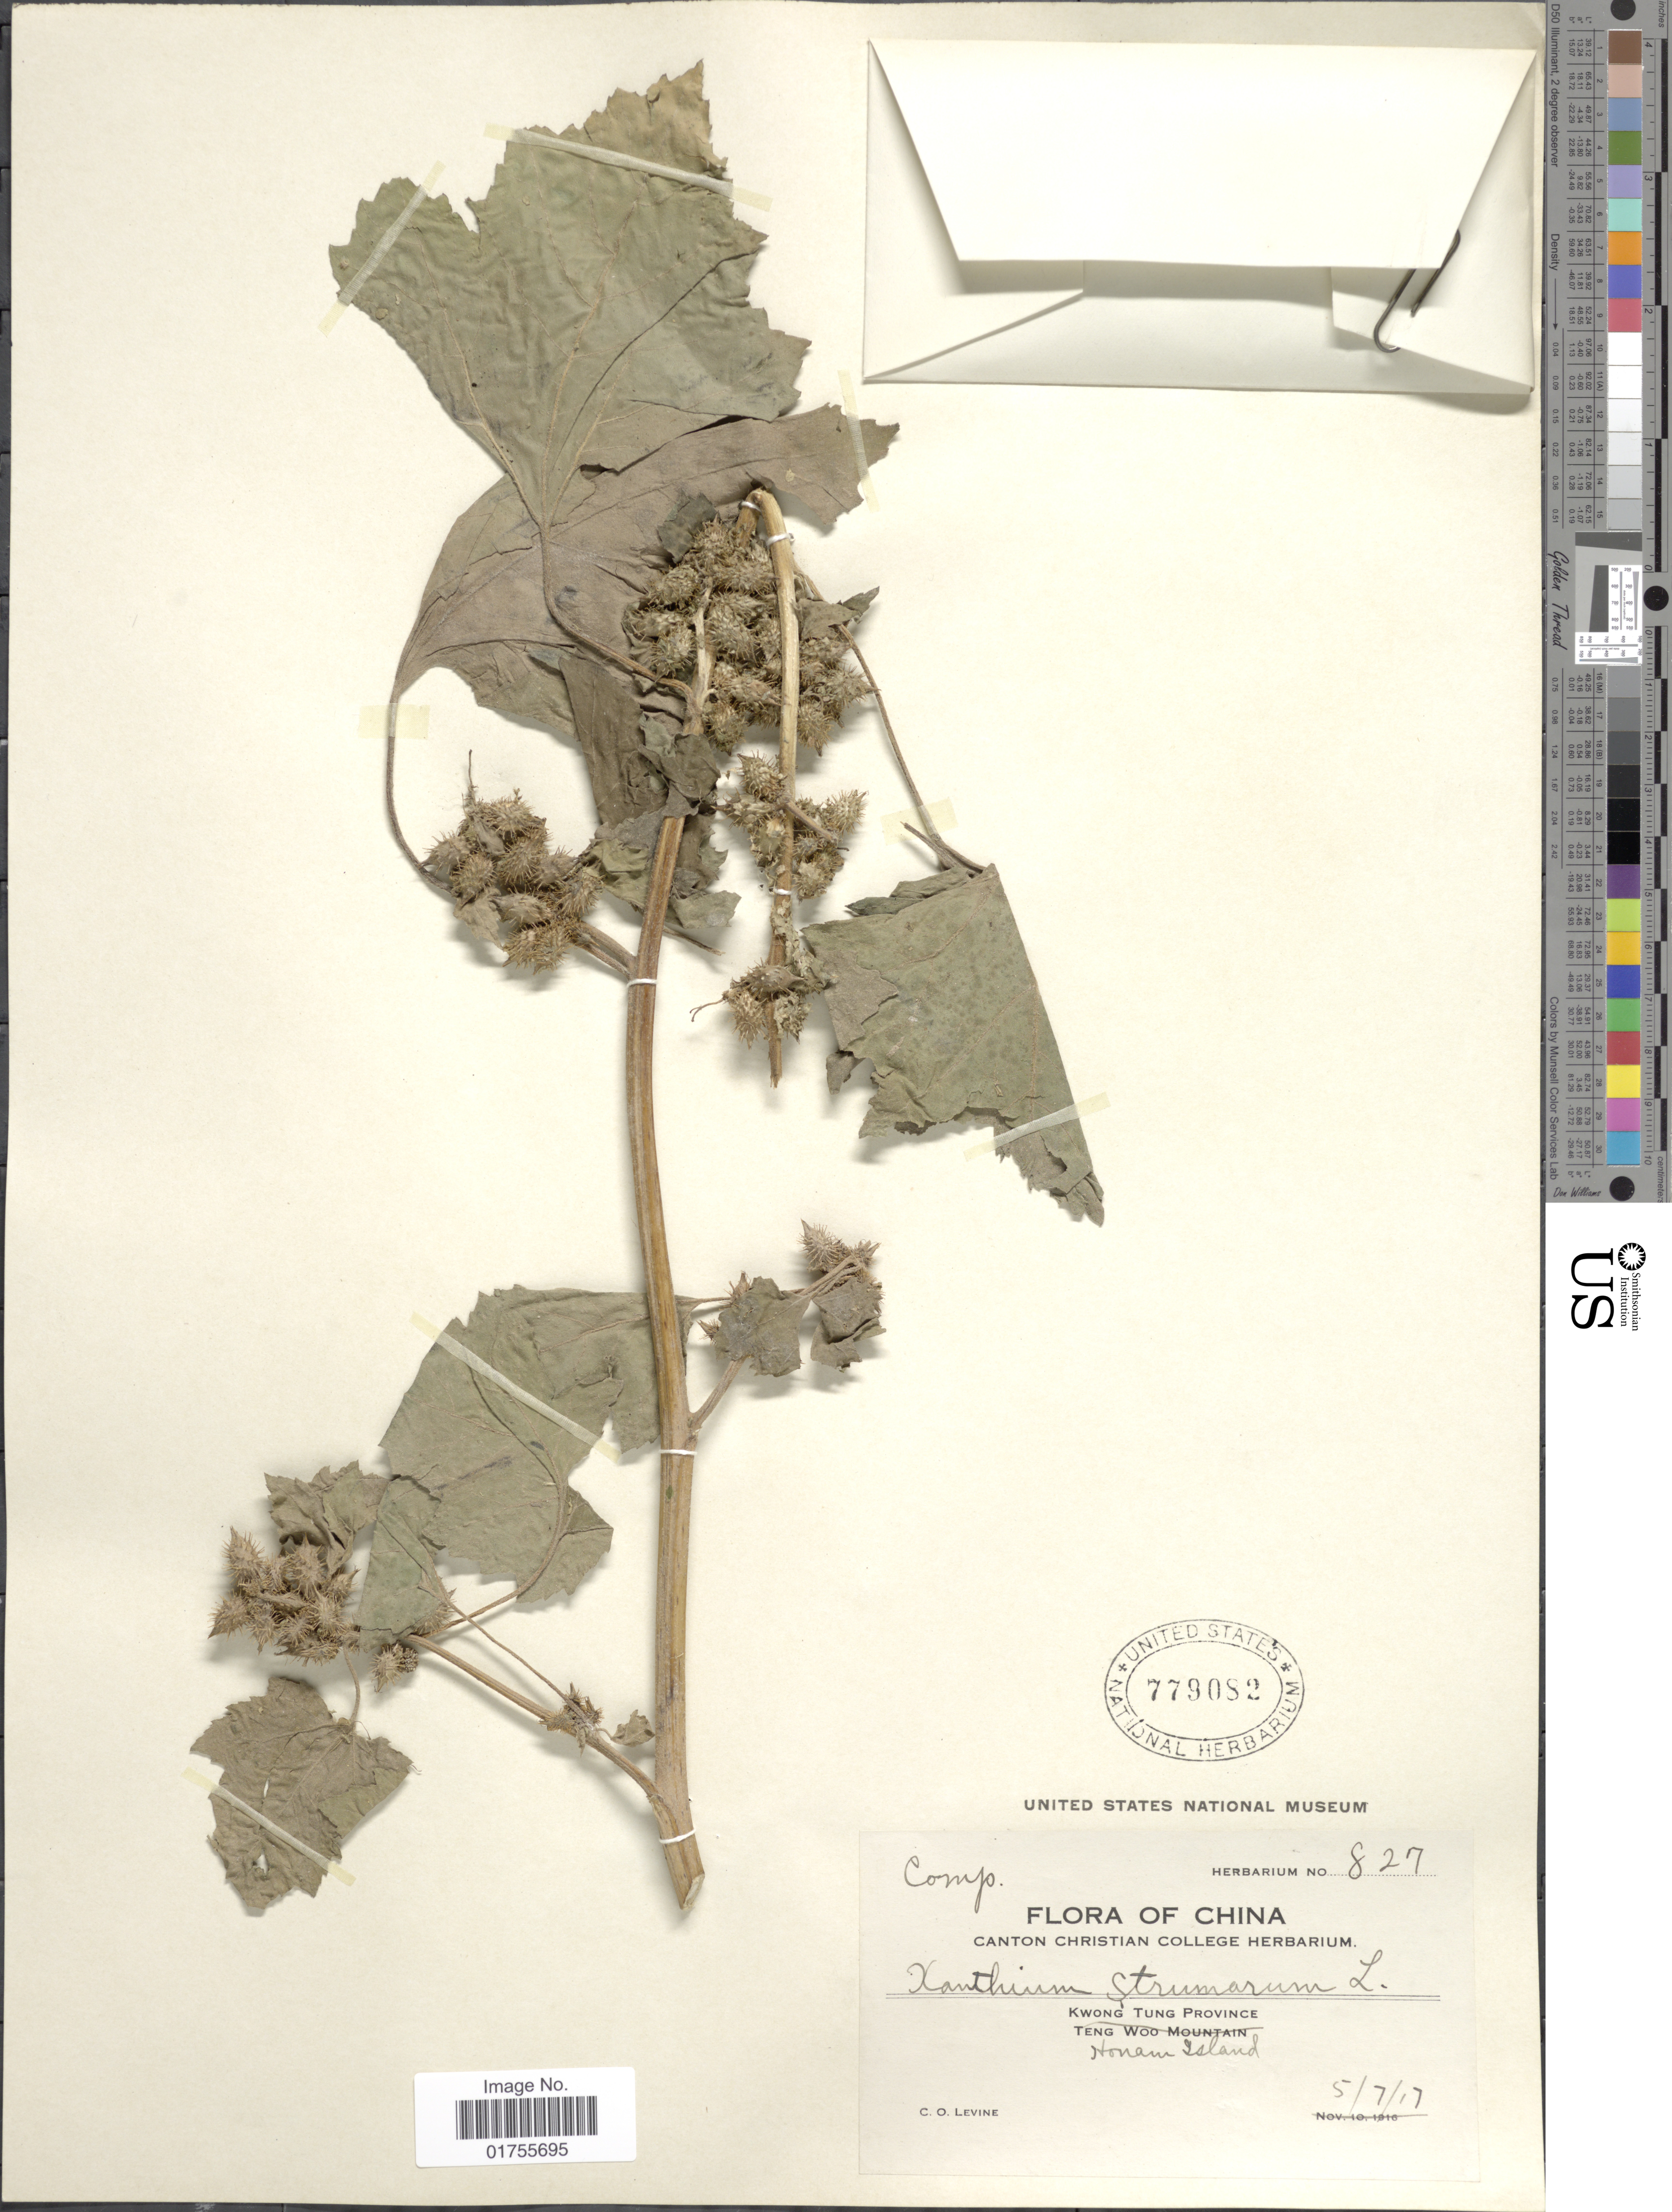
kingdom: Plantae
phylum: Tracheophyta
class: Magnoliopsida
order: Asterales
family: Asteraceae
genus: Xanthium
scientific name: Xanthium strumarium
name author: L.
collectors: C. O. Levine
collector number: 827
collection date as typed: Transcribed d/m/y: 5/7/17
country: China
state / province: Henan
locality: Kwong Tung Province, Honam Island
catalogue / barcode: US 779082